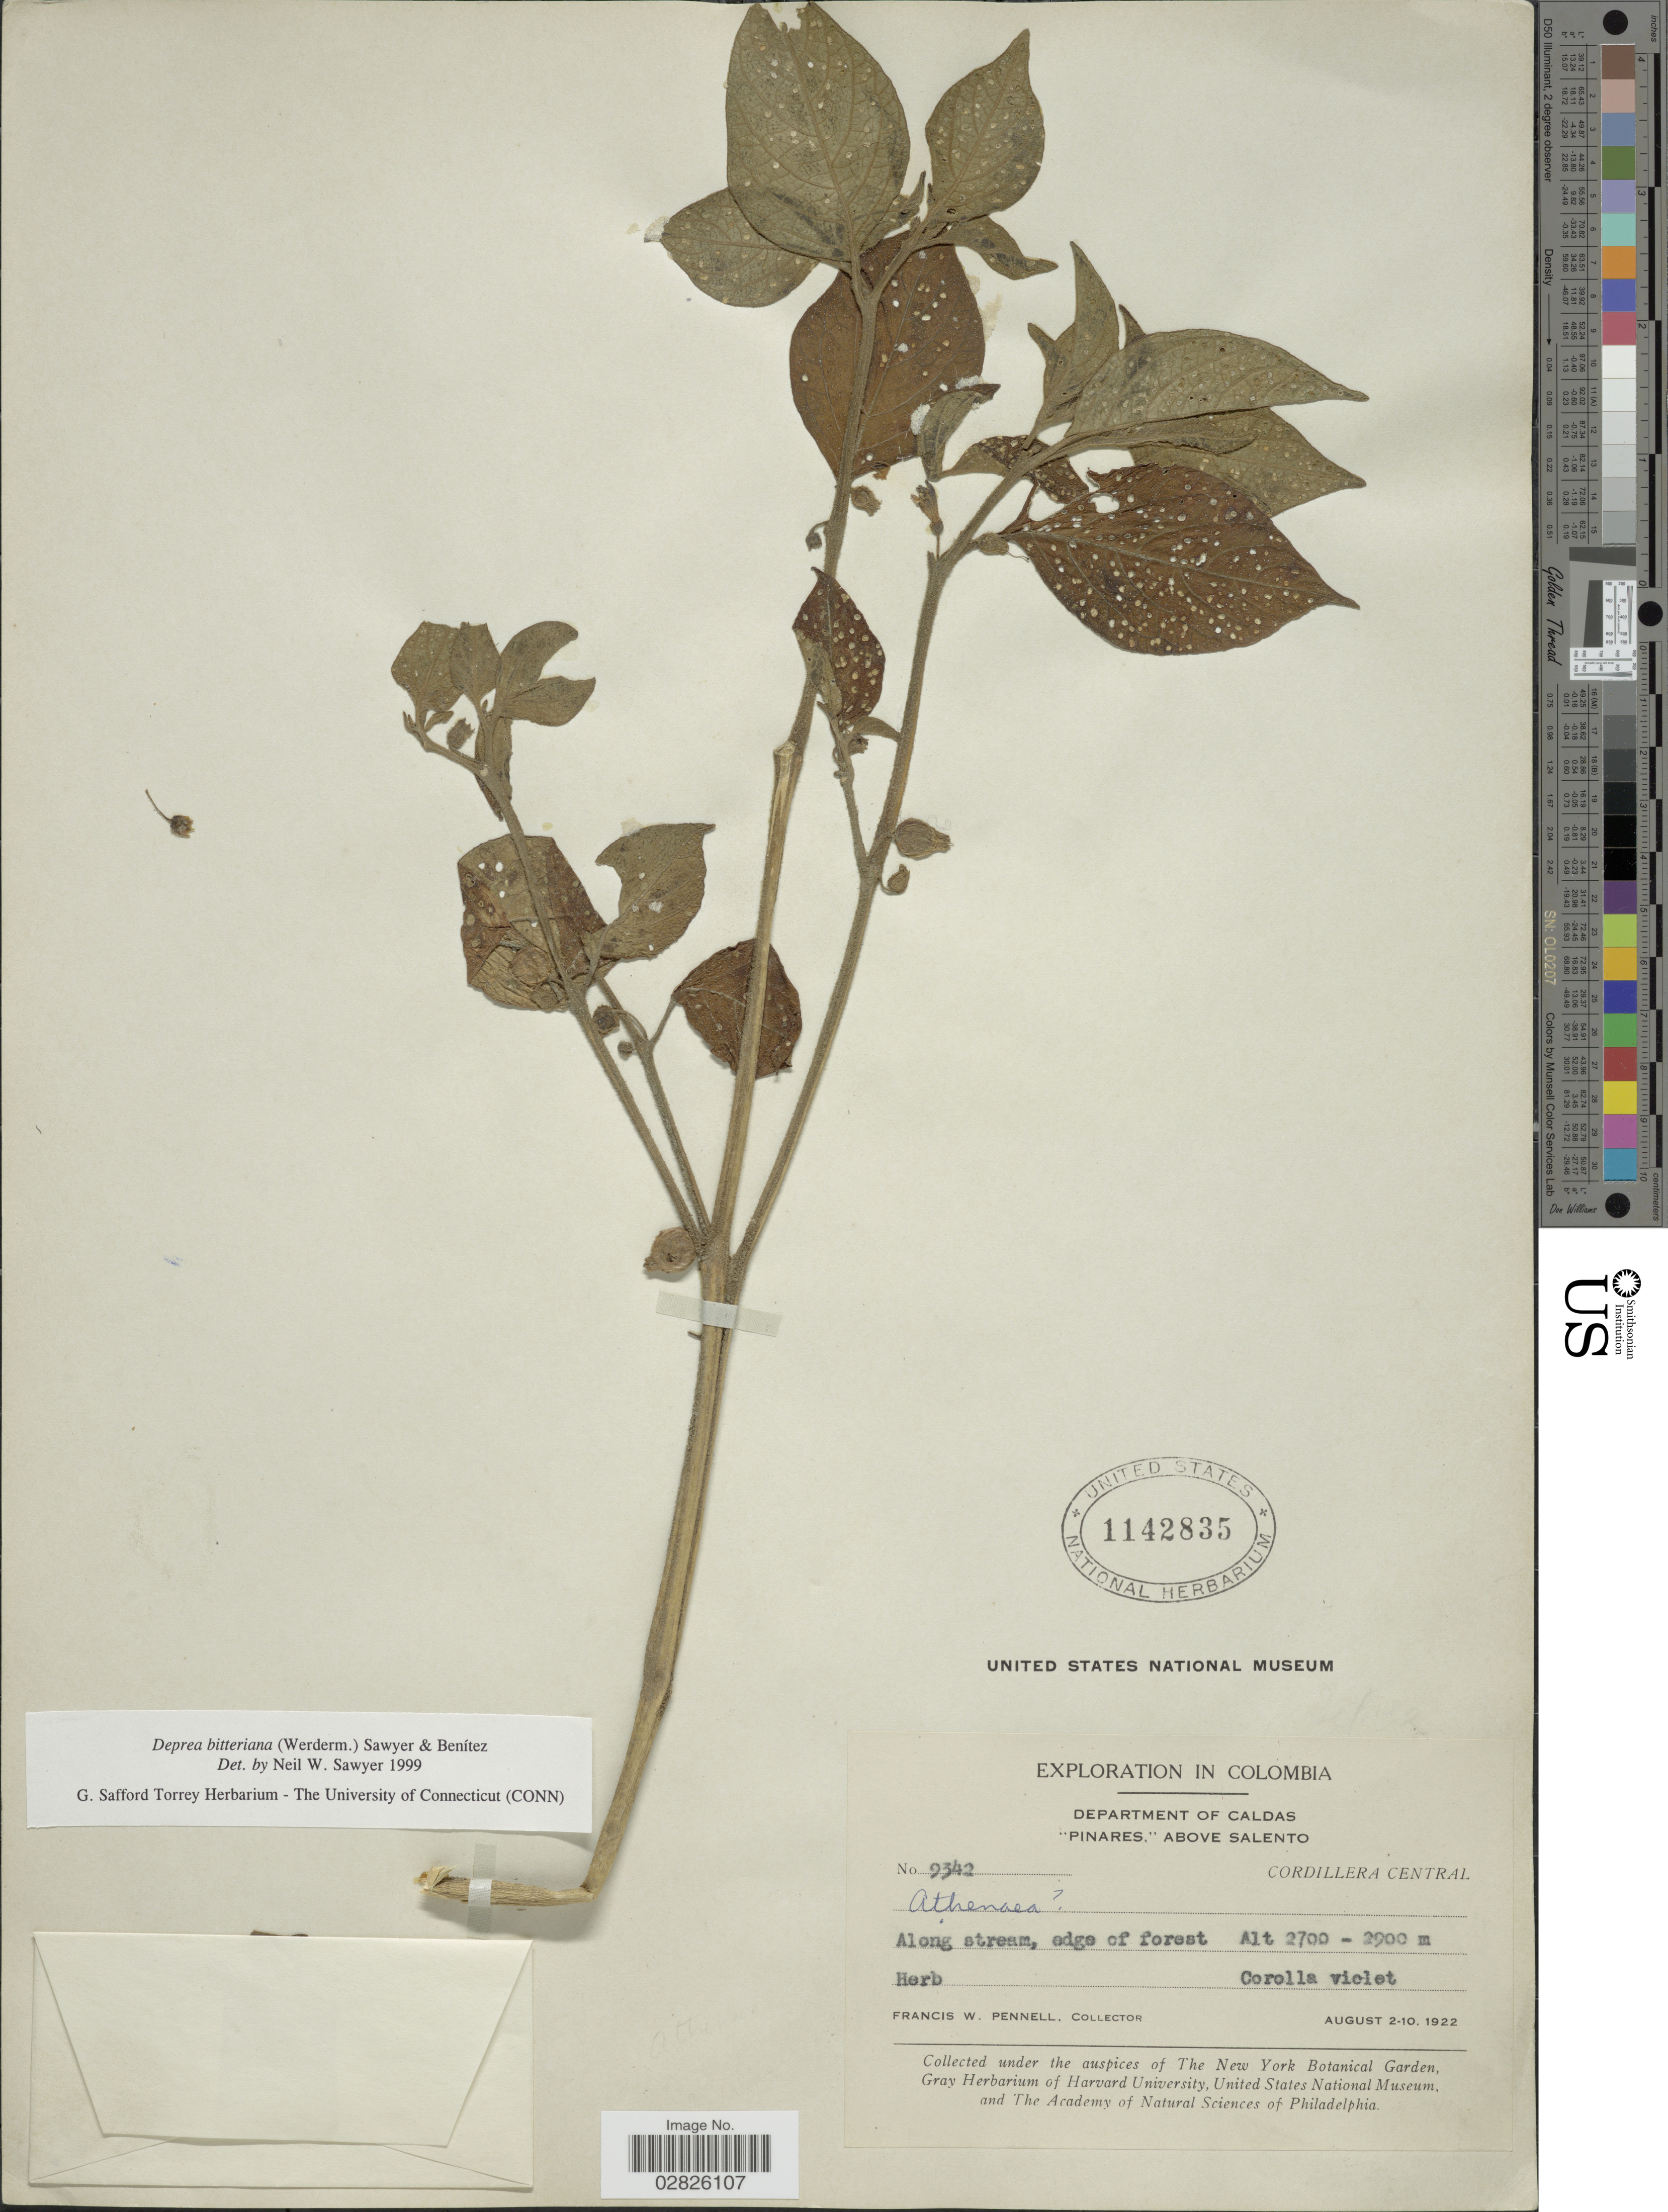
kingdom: Plantae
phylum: Tracheophyta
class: Magnoliopsida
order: Solanales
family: Solanaceae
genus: Deprea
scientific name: Deprea bitteriana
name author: (Werderm.) Sawyer & Benítez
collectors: F. W. Pennell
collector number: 9342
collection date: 1922-08-02/1922-08-10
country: Colombia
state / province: Caldas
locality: Department of Caldas, "Pinares", above Salento. Cordillera Central.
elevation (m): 2700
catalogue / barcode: US 1142835